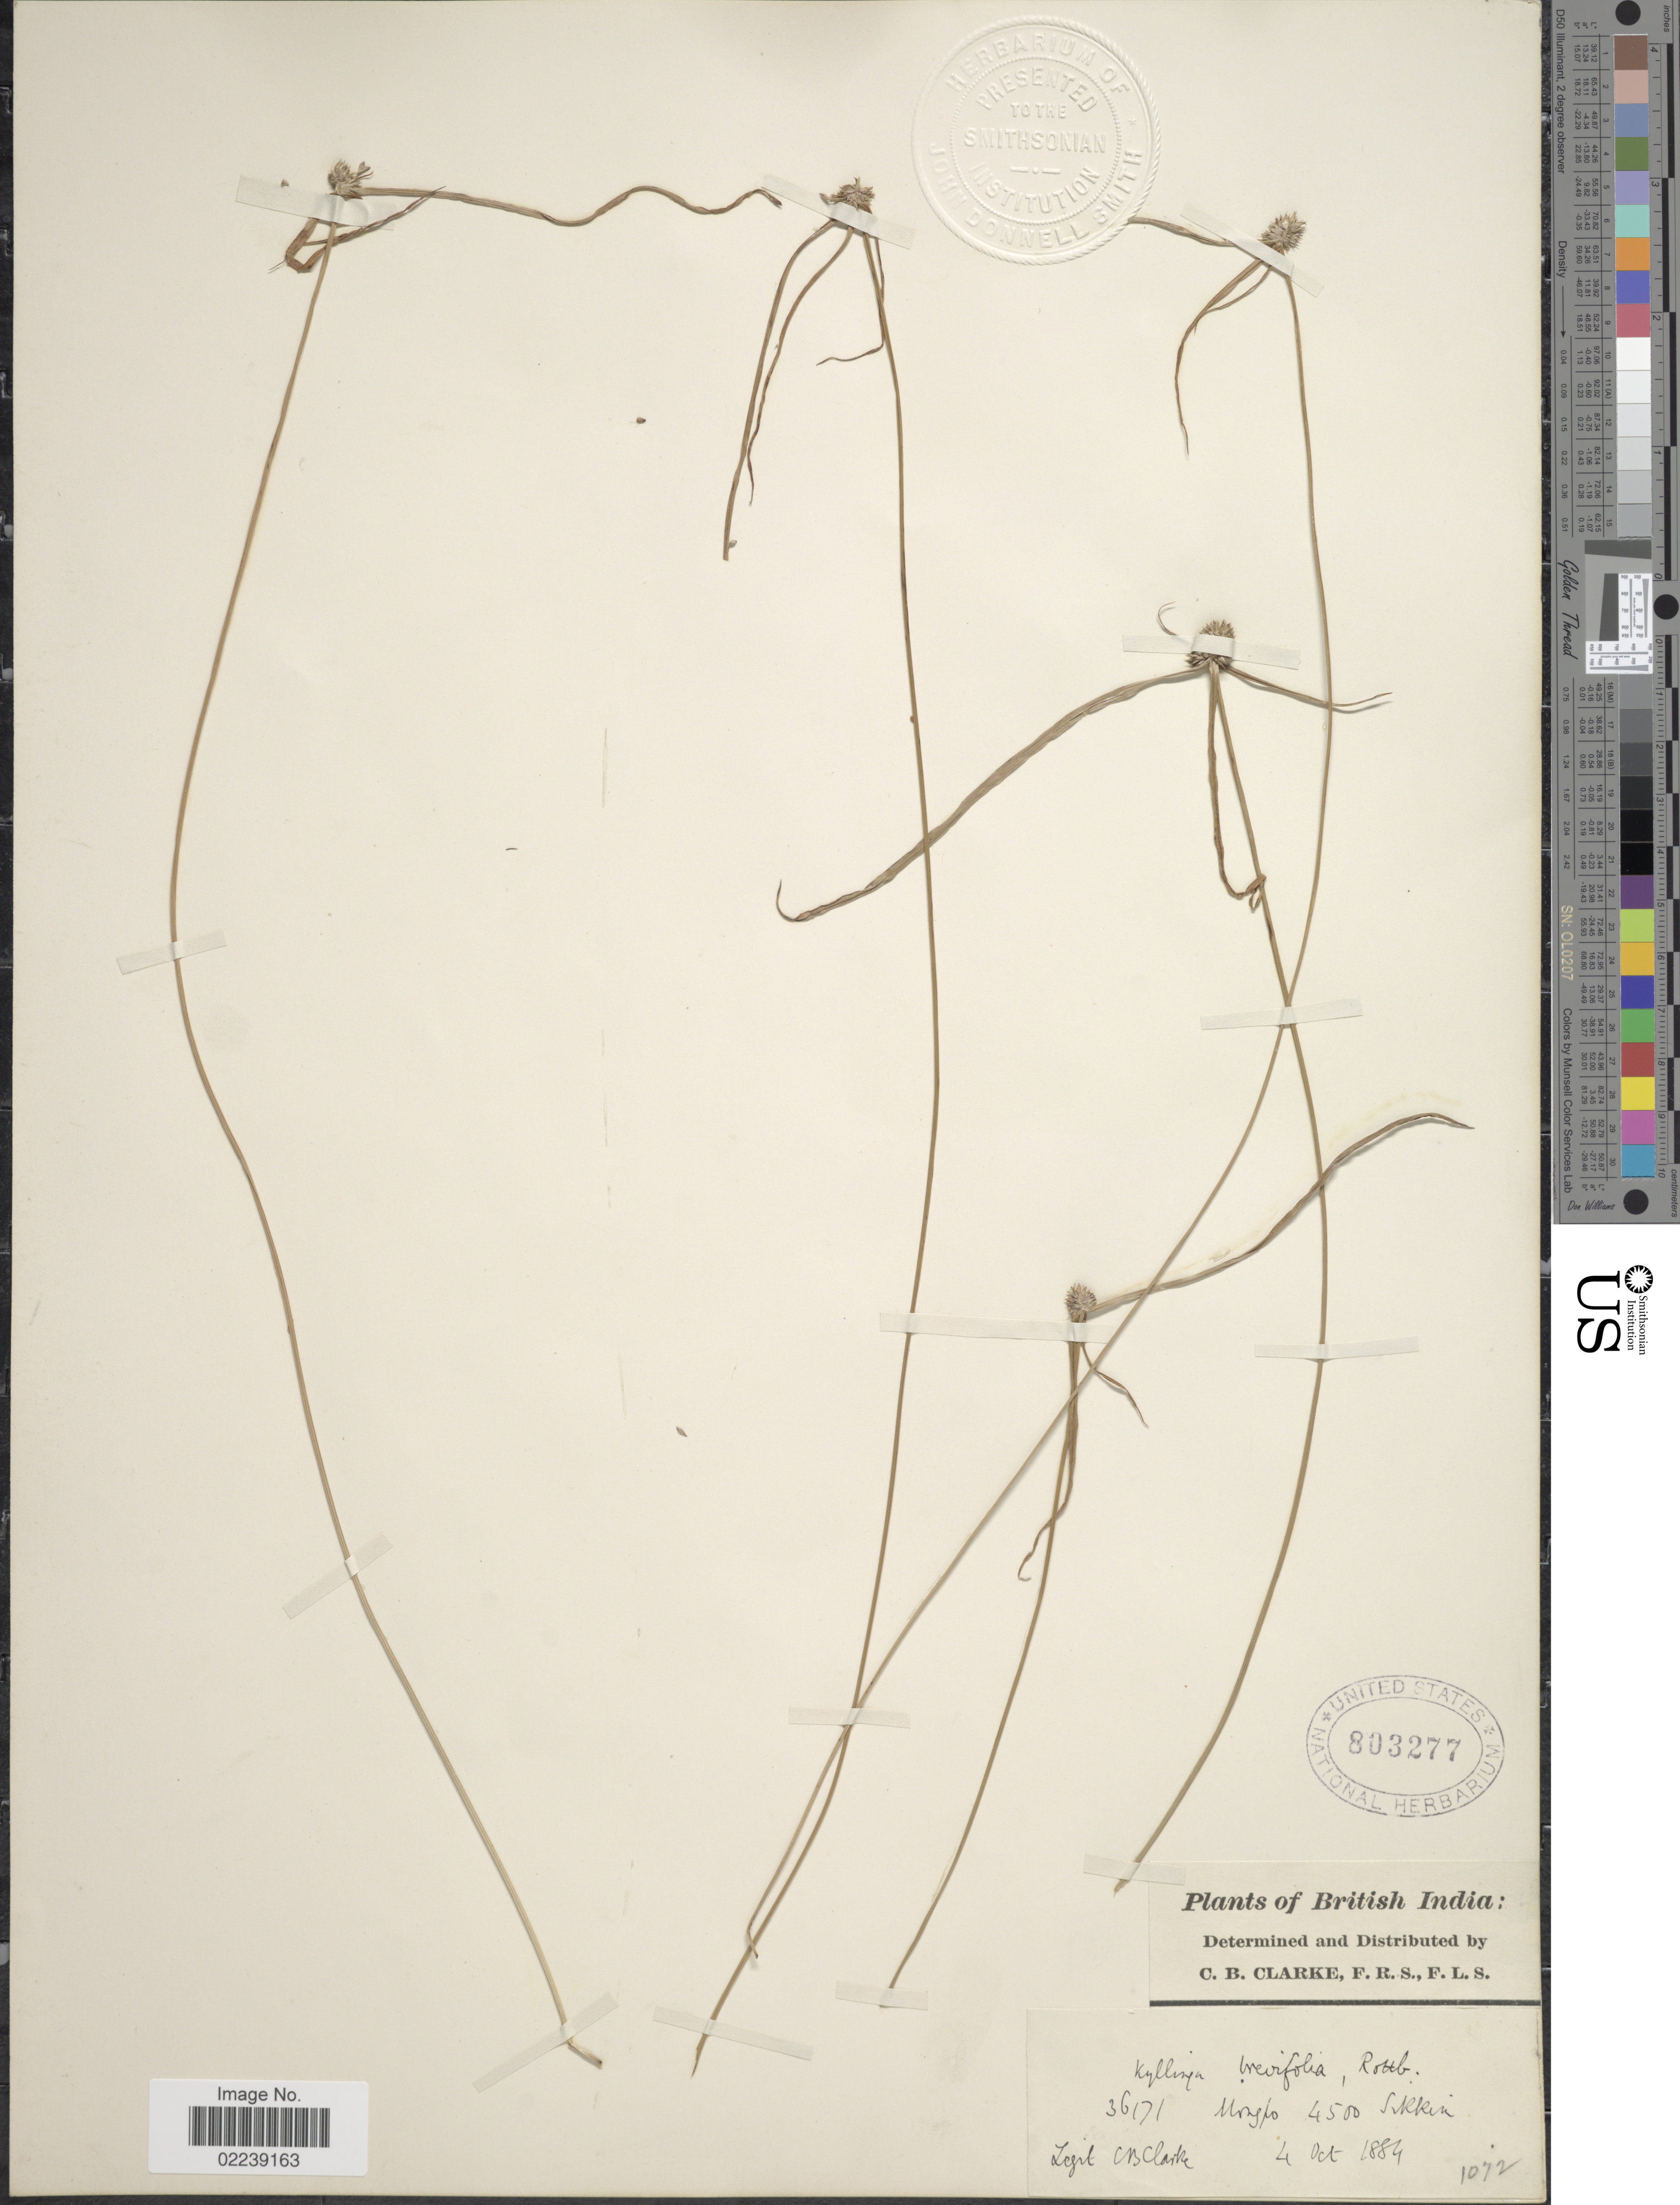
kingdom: Plantae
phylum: Tracheophyta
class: Liliopsida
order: Poales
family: Cyperaceae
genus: Cyperus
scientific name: Cyperus brevifolius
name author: (Rottb.) Hassk.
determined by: Strong, M. T., (US), Smithsonian Institution - National Museum of Natural History (UNITED STATES)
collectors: C. B. Clarke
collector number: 36171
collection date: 1884-10-04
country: India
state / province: Sikkim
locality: Mongpo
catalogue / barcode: US 803277